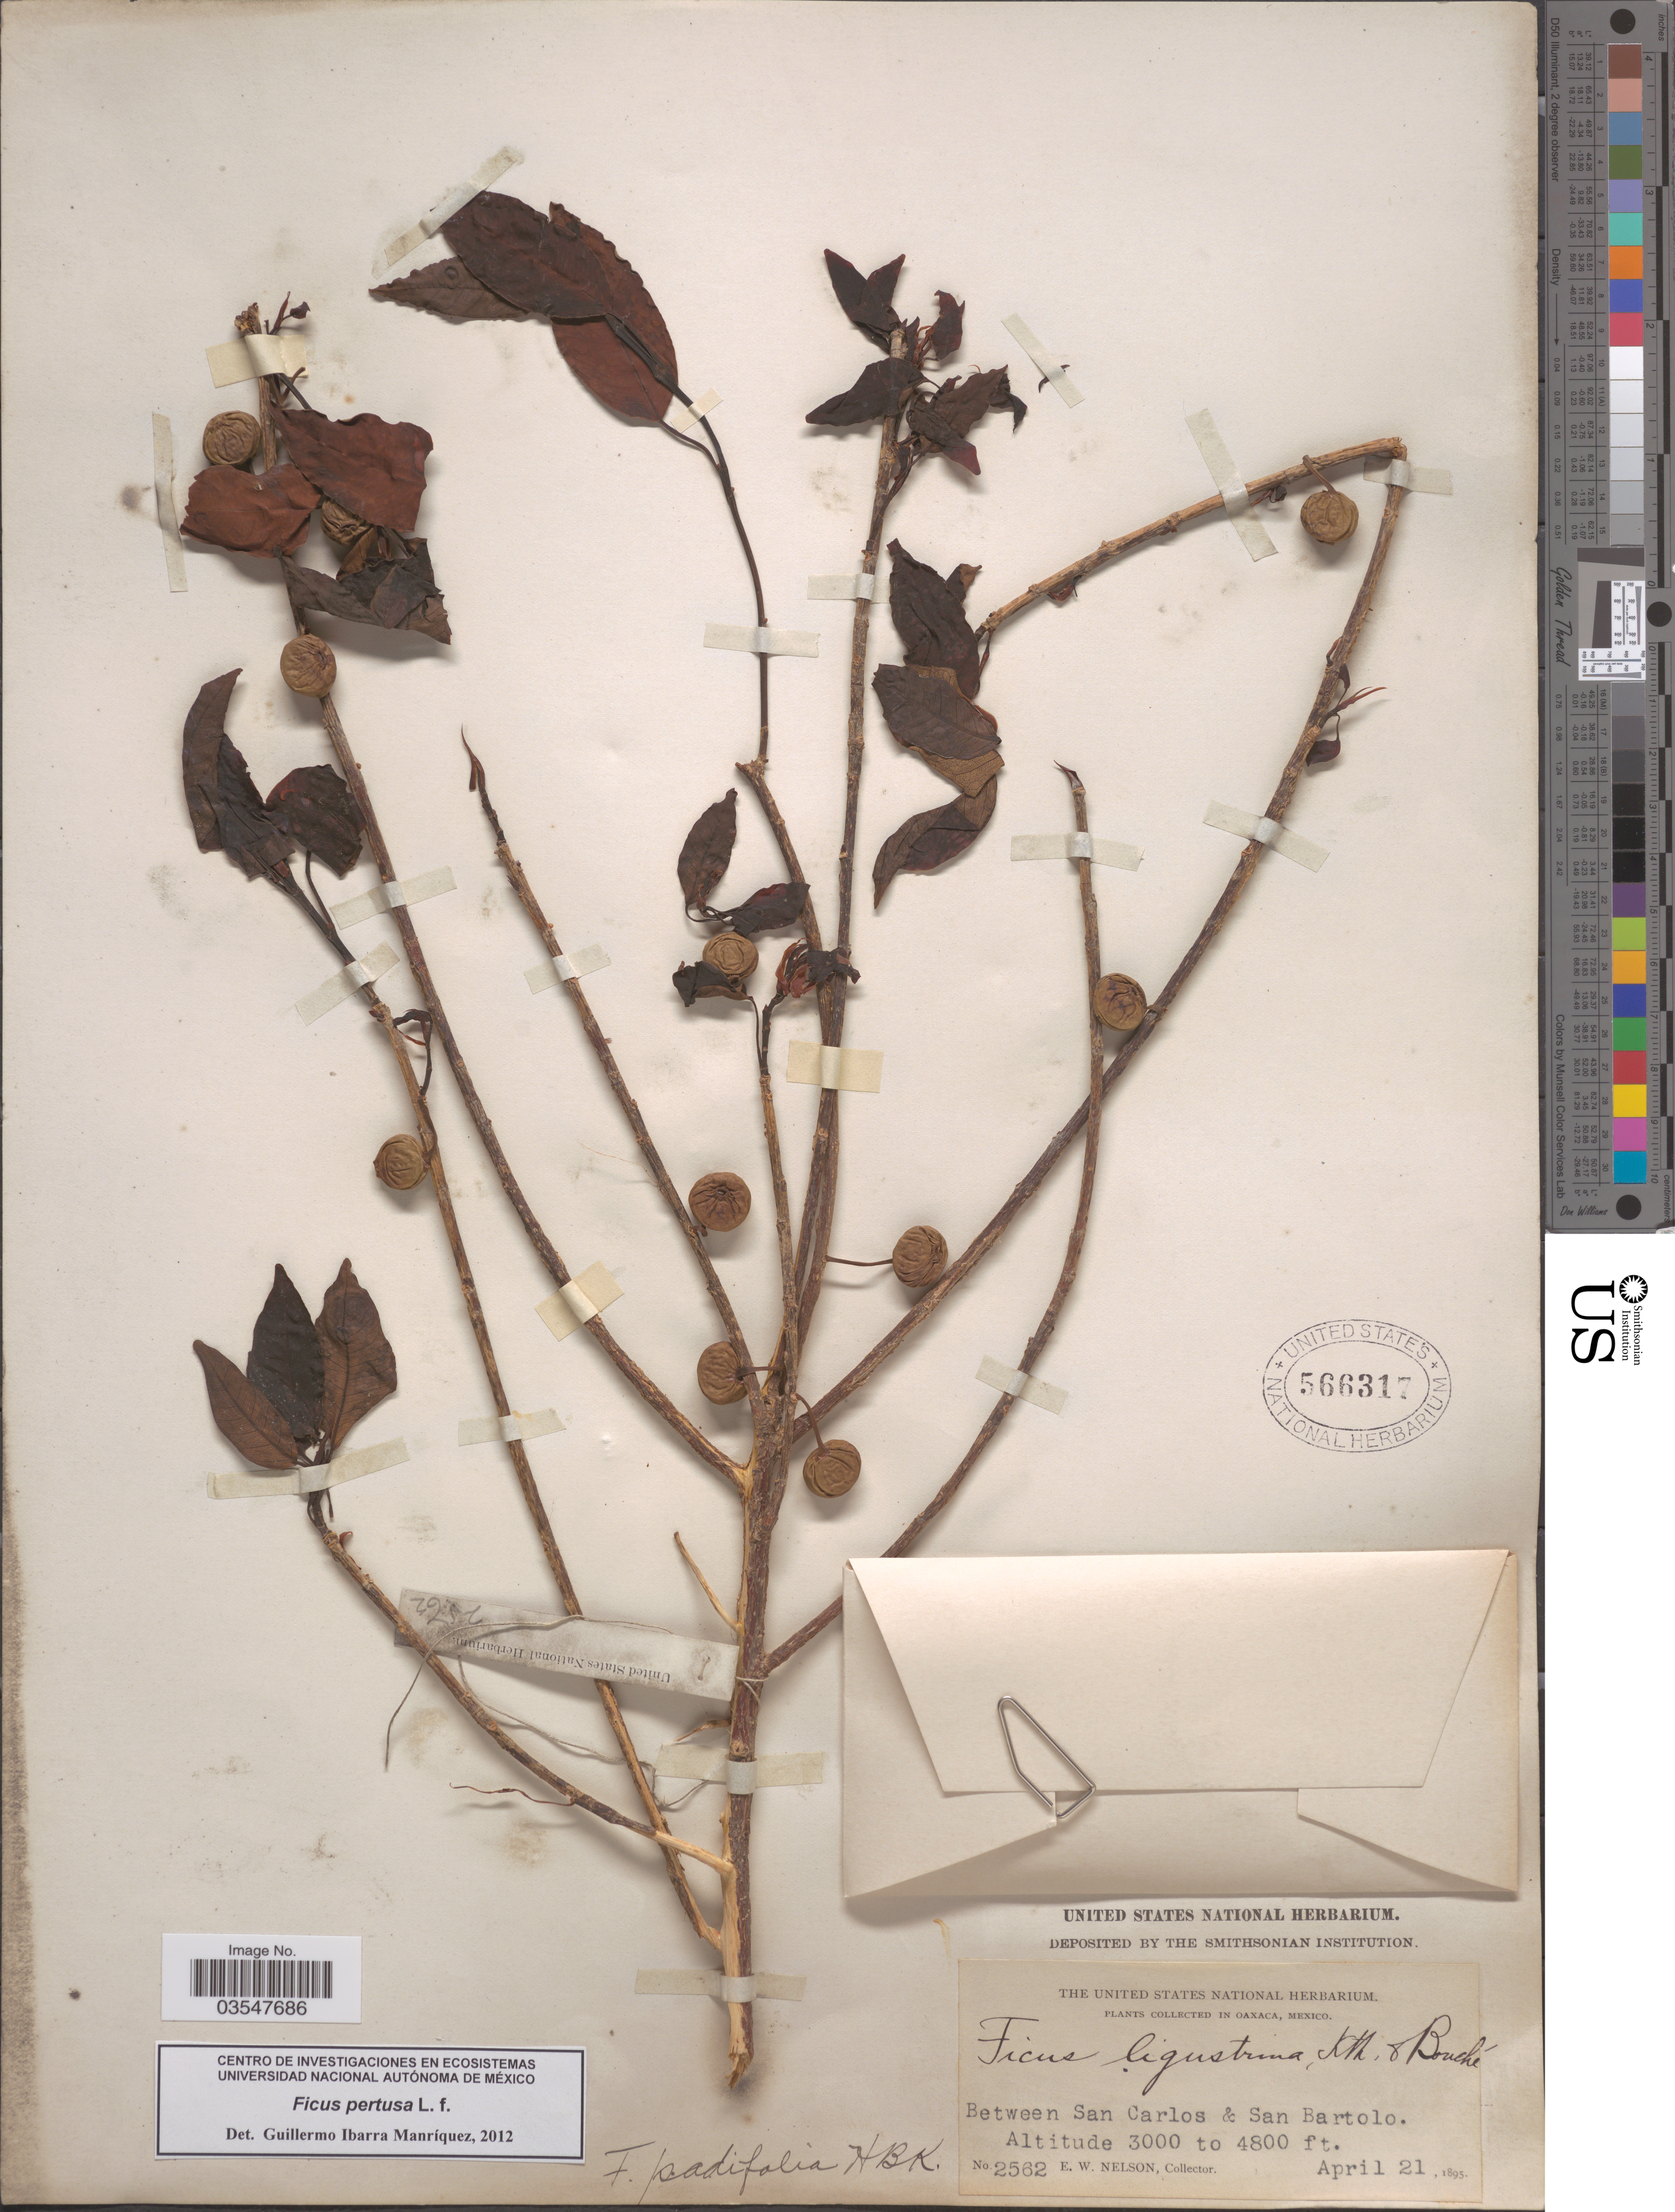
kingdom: Plantae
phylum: Tracheophyta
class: Magnoliopsida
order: Rosales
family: Moraceae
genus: Ficus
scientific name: Ficus pertusa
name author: L. f.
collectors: E. W. Nelson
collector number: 2562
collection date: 1895-04-21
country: Mexico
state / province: Oaxaca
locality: Between San Carlos & San Bartolo.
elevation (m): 914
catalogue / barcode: US 566317